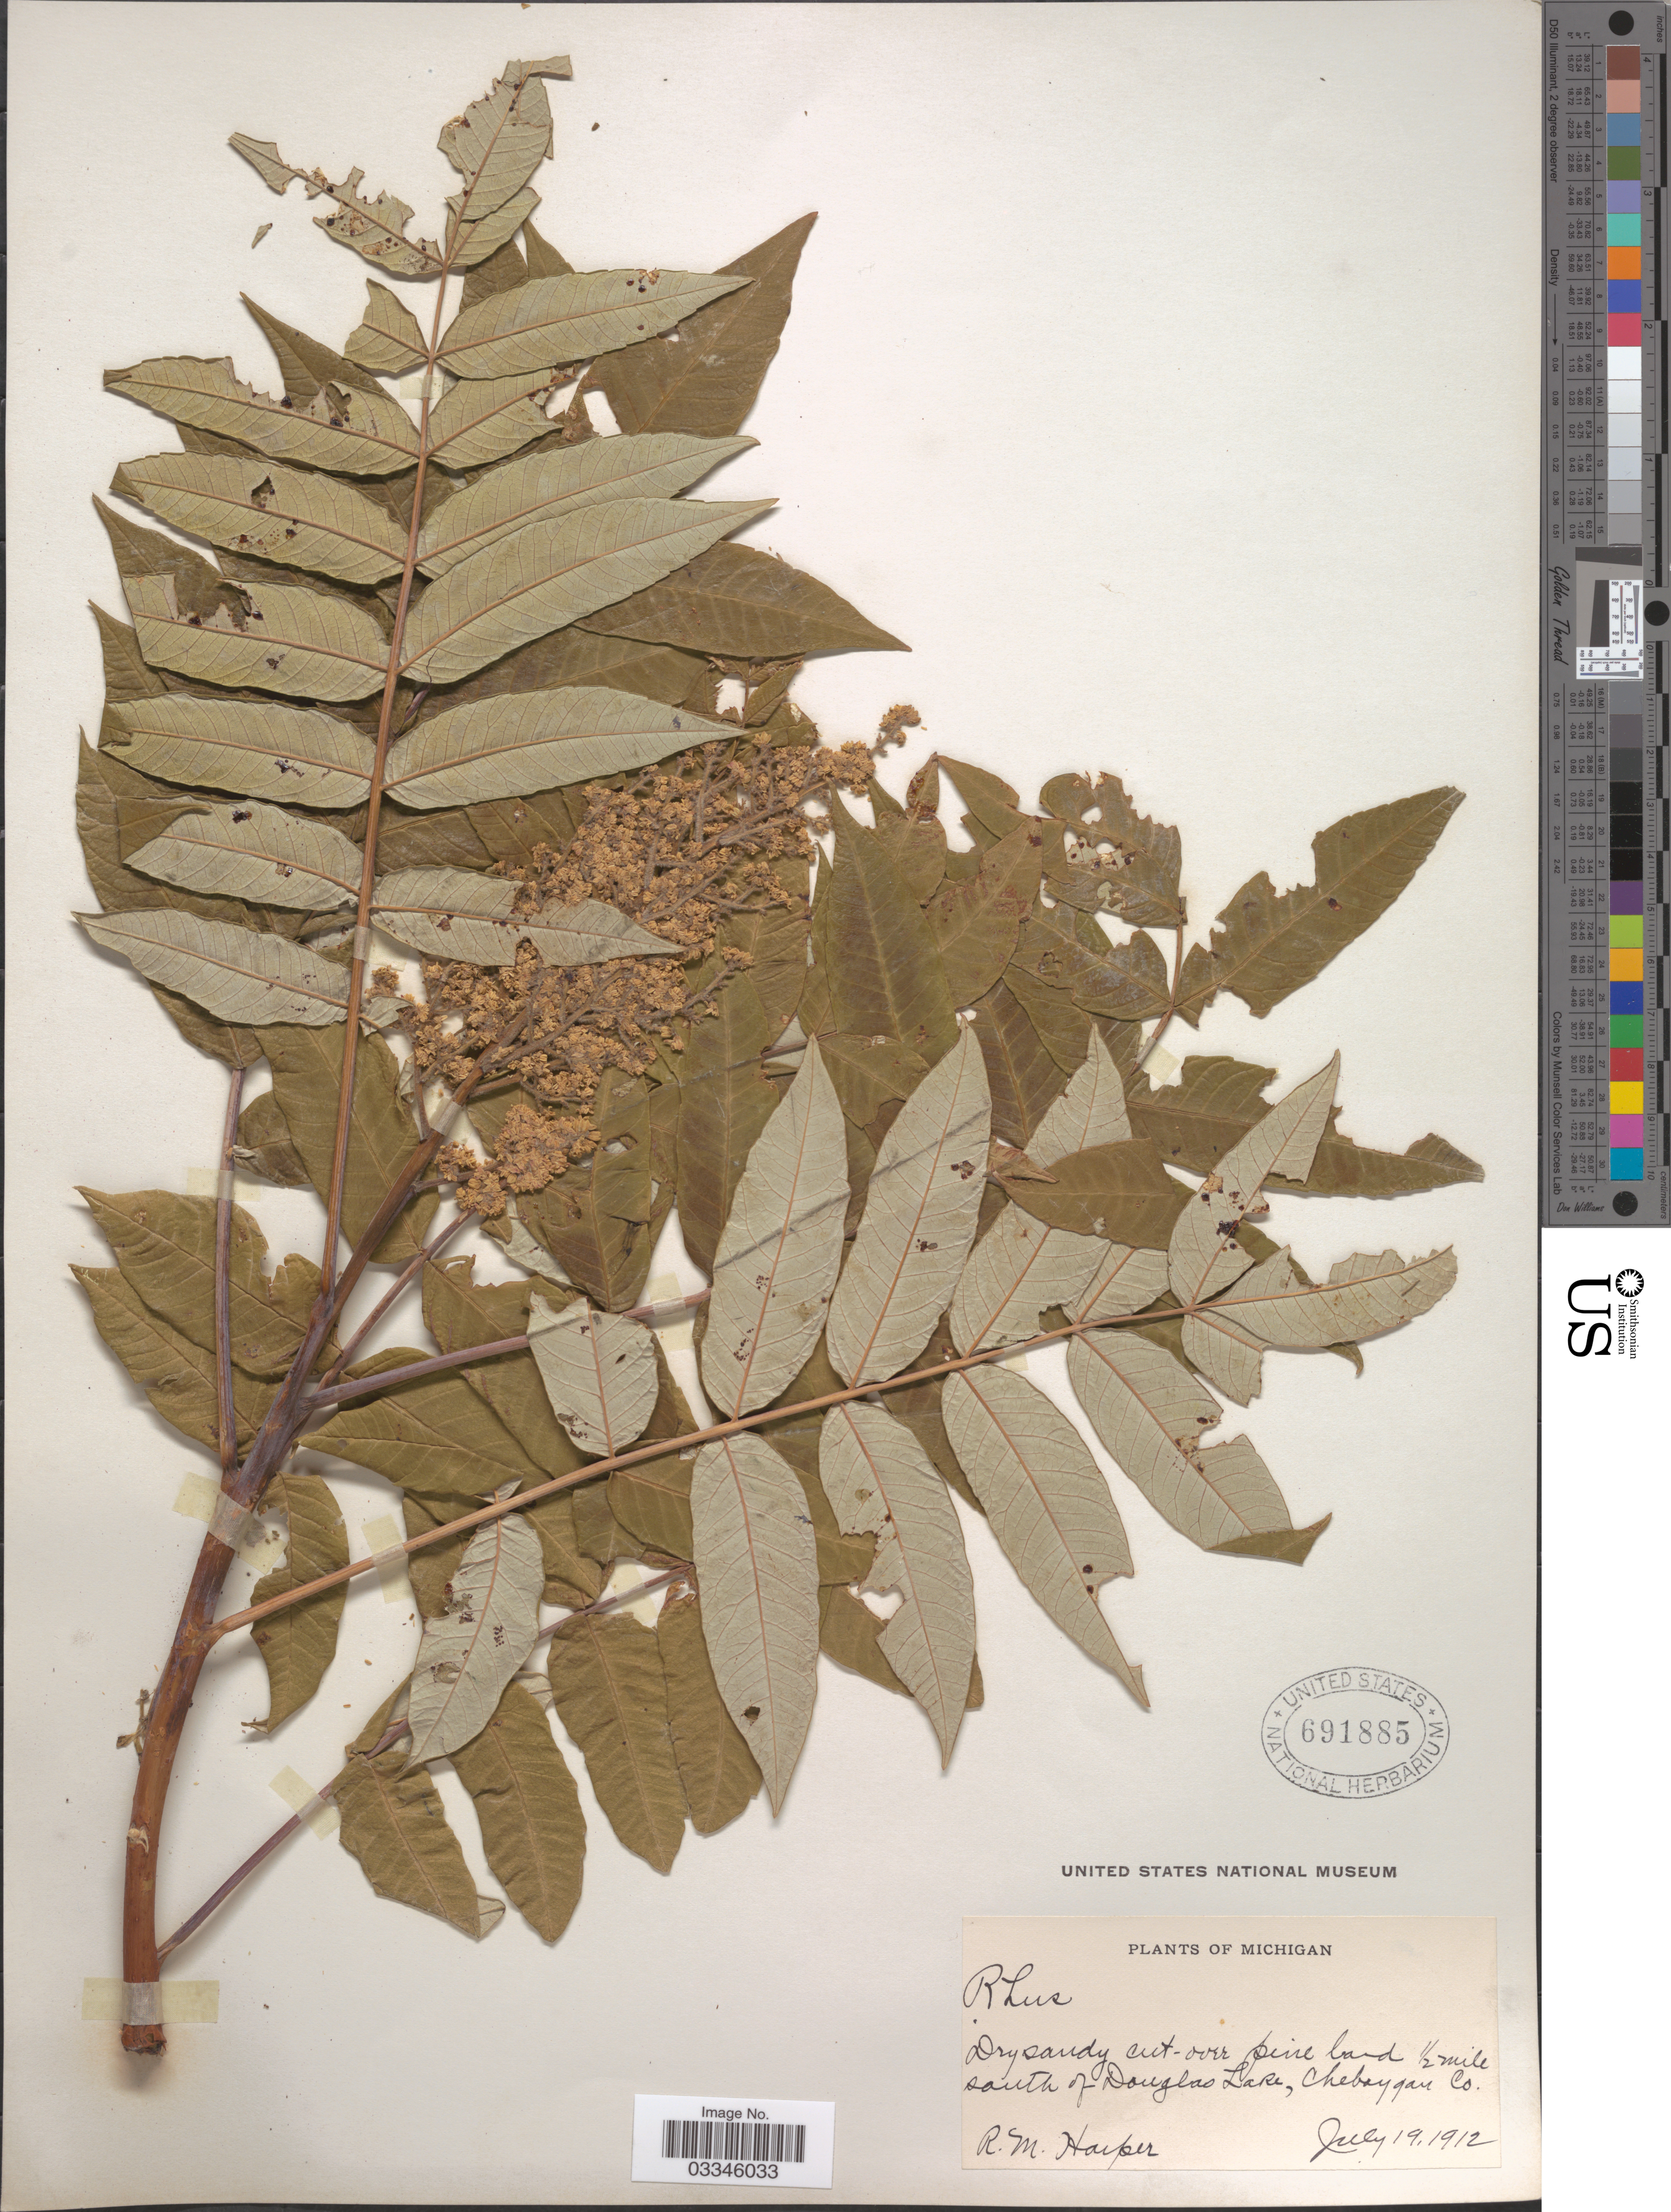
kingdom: Plantae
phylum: Tracheophyta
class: Magnoliopsida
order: Sapindales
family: Anacardiaceae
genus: Rhus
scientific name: Rhus glabra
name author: L.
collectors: R. Harper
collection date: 1912-07-19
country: United States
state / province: Michigan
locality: ½ mile south of Douglas Lake, Cheboygan Co.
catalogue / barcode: US 691885